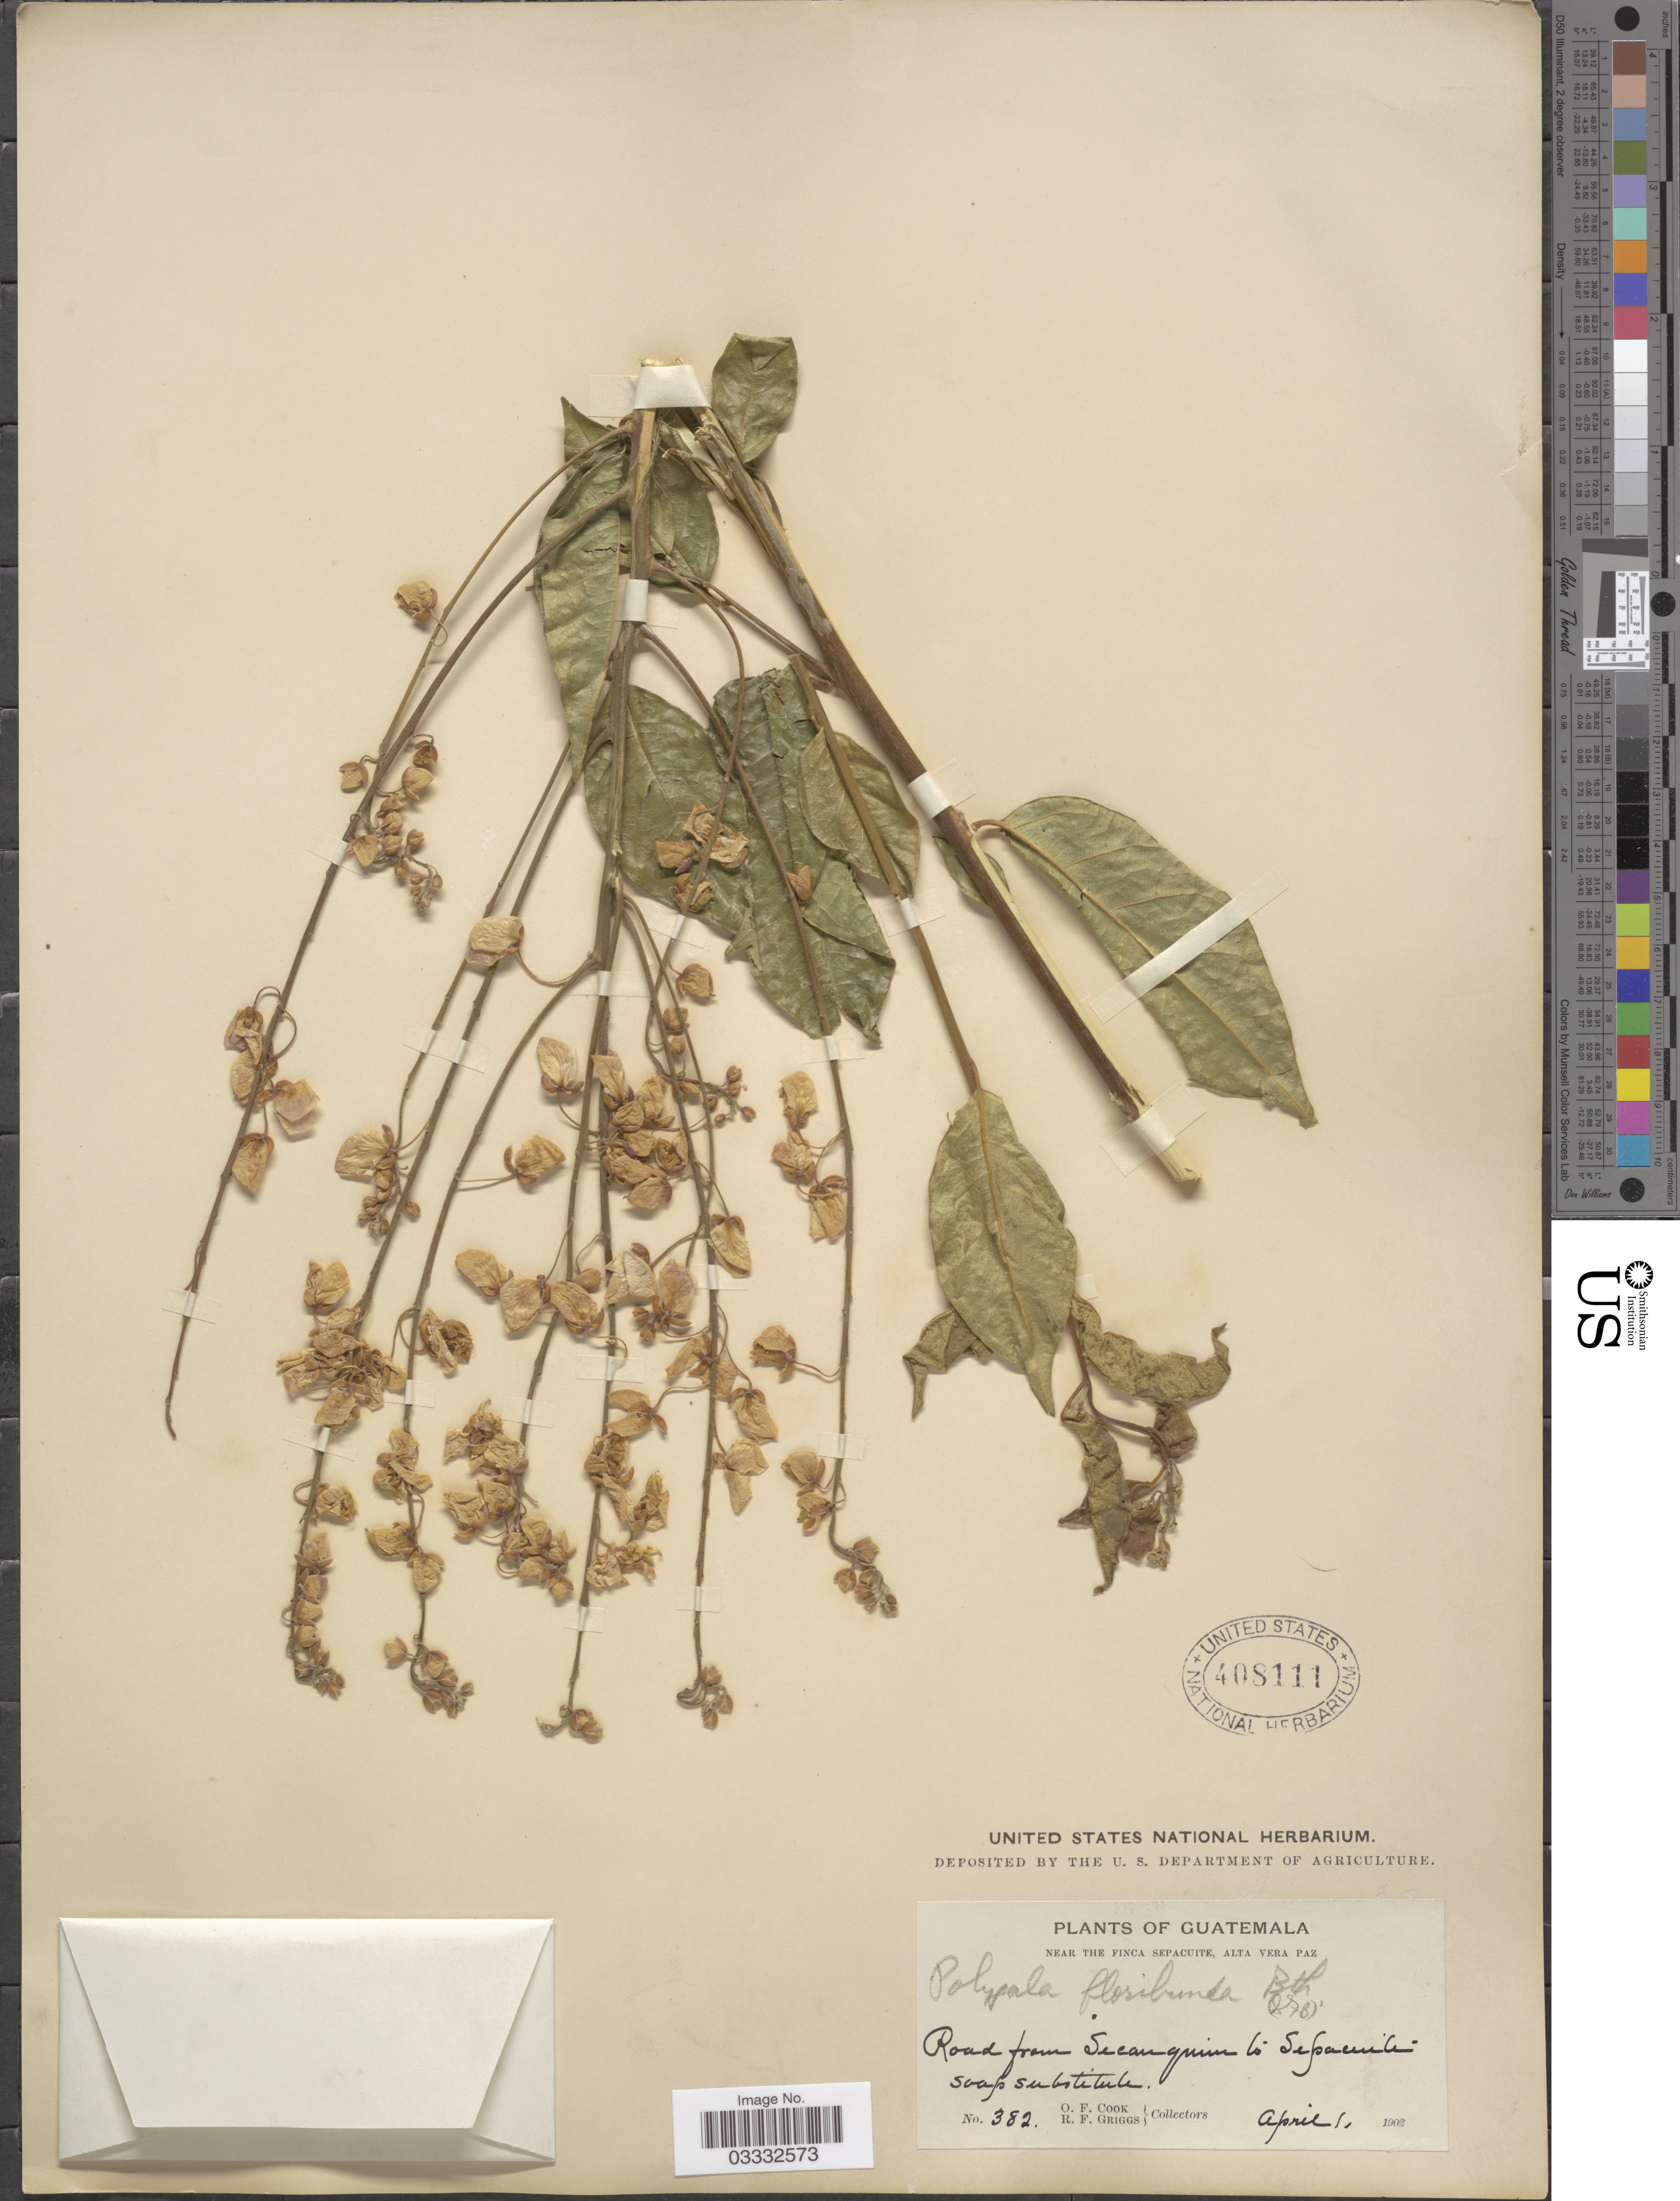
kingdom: Plantae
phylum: Tracheophyta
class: Magnoliopsida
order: Fabales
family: Polygalaceae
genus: Asemeia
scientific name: Asemeia floribunda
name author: (Benth.) J.F.B. Pastore & J.R. Abbott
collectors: O. F. Cook & R. F. Griggs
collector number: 382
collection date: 1902-04-01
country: Guatemala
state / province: Alta Verapaz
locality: Near the Finca Sepacuite. Road from Secanquim to Sepacuite soap substitute.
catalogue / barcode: US 408111